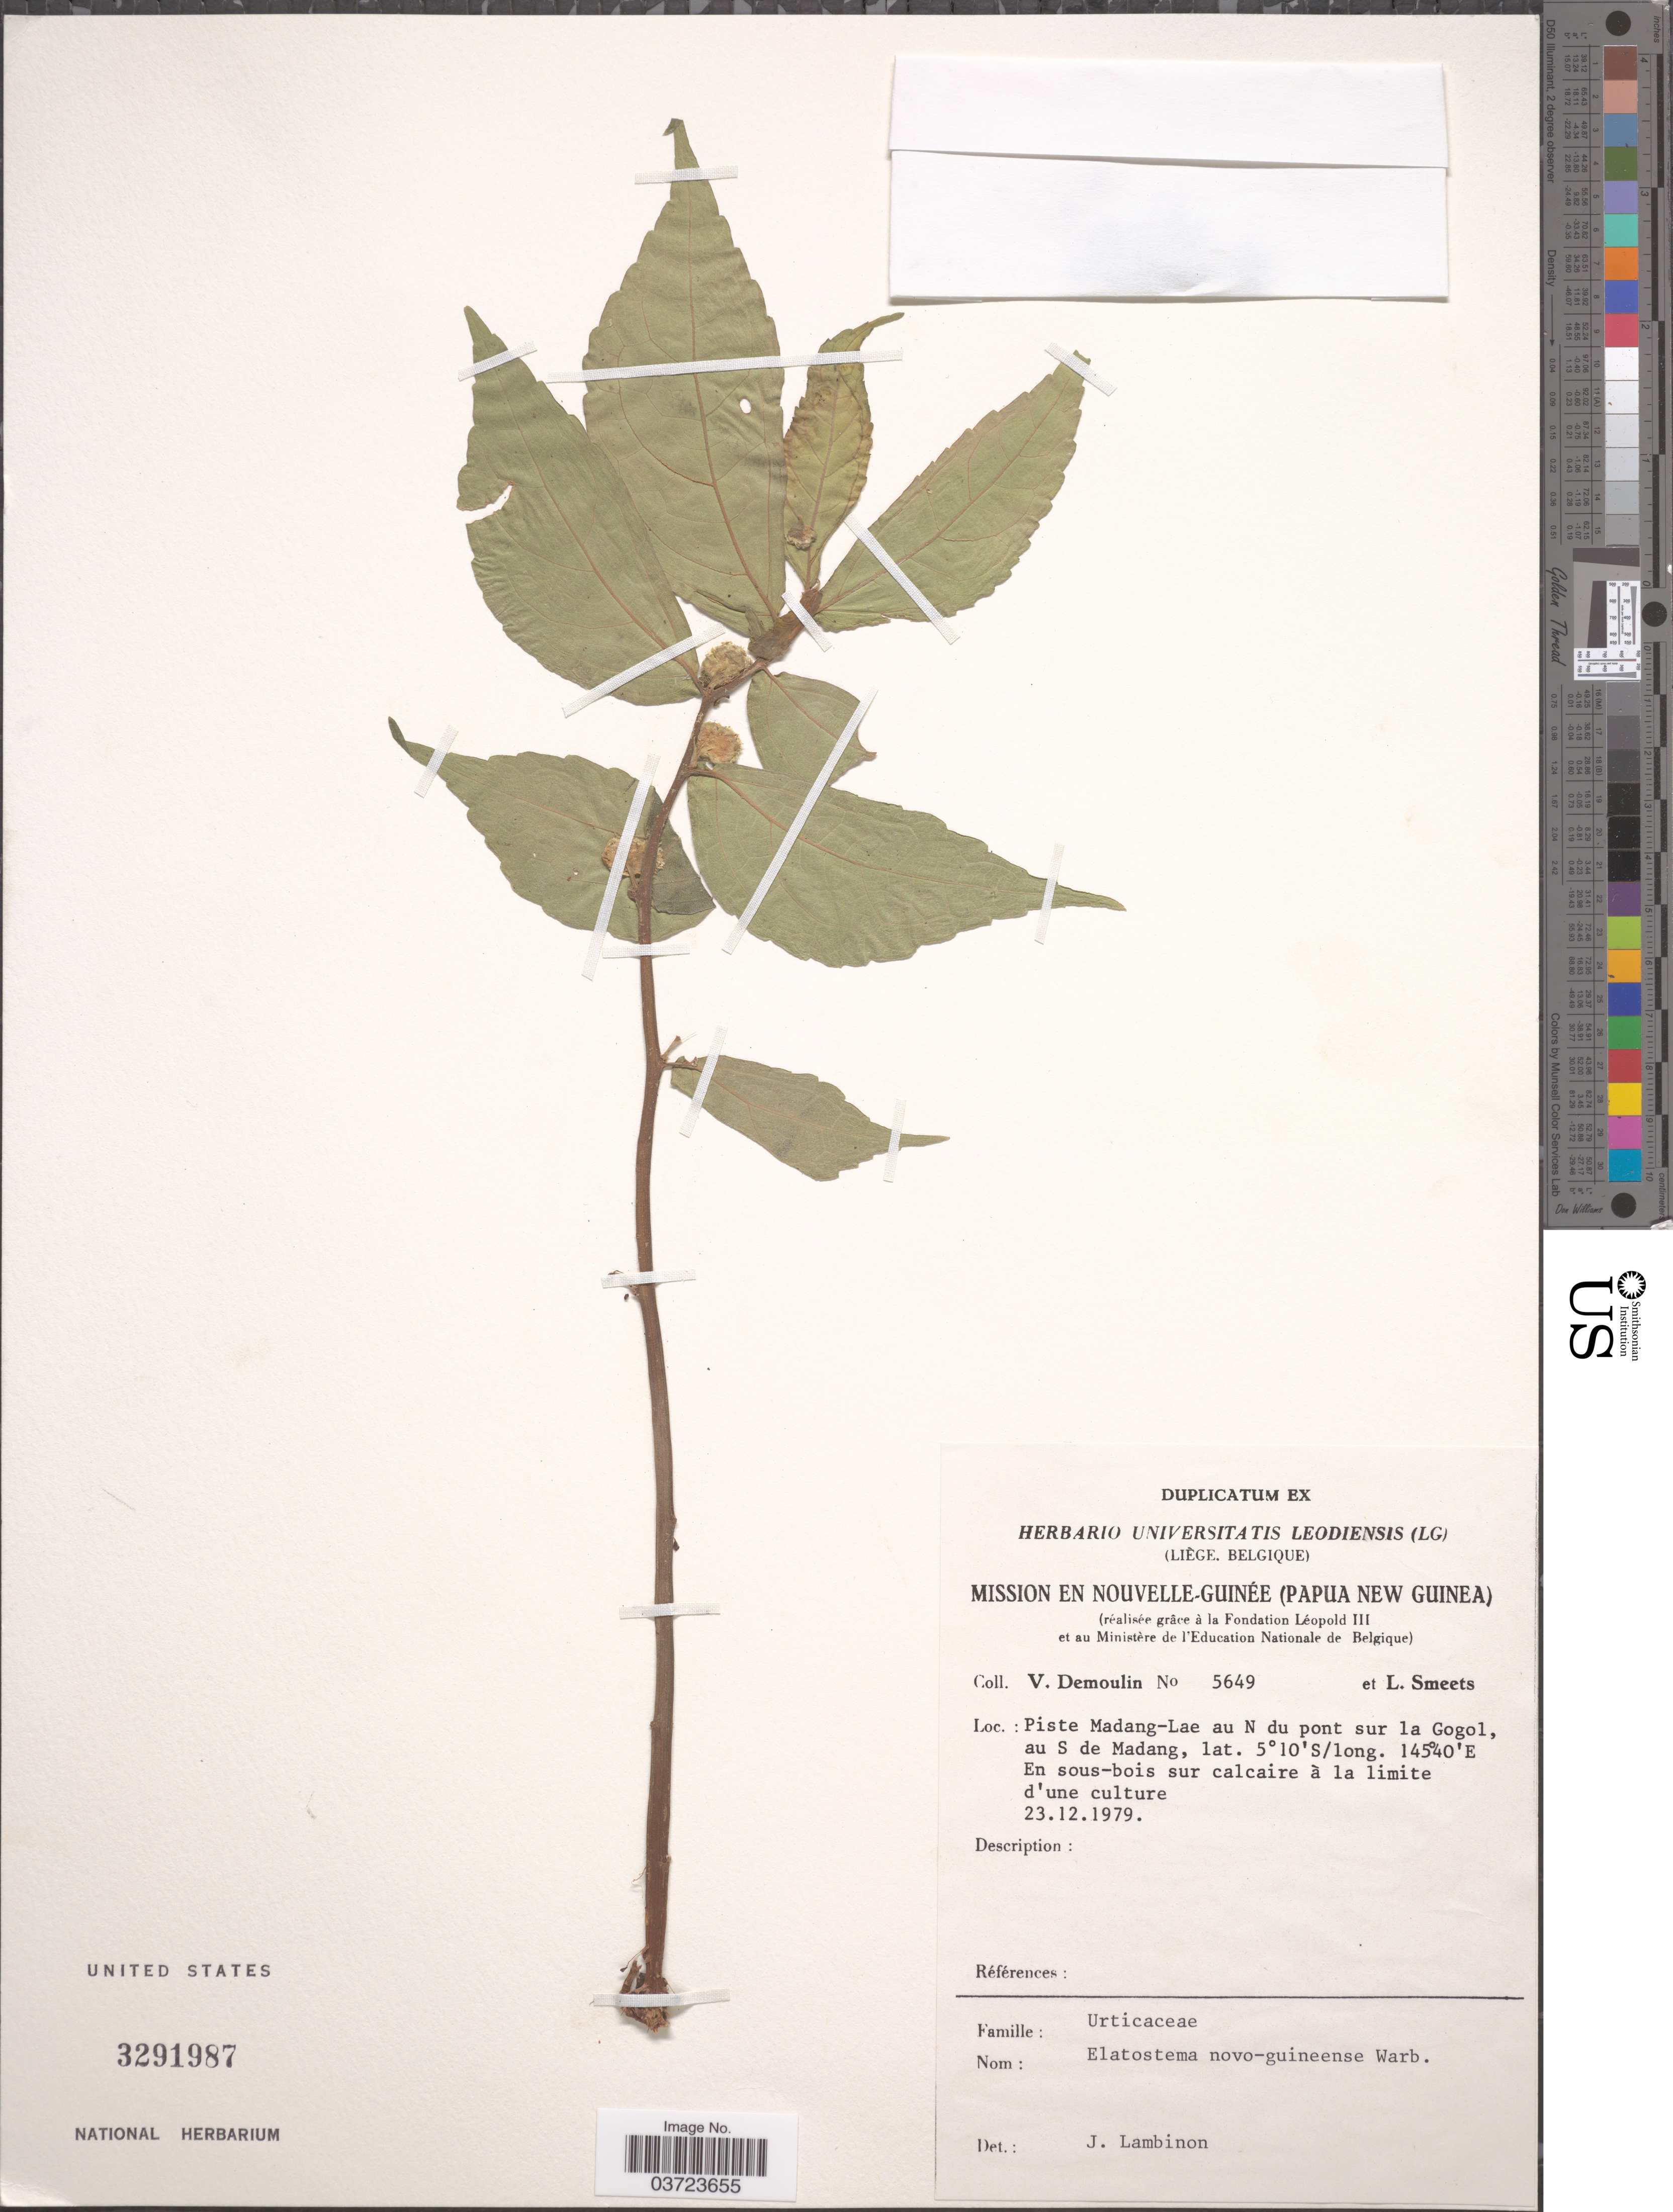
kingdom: Plantae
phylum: Tracheophyta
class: Magnoliopsida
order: Rosales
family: Urticaceae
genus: Elatostema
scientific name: Elatostema novoguineense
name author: Warb.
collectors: V. Demoulin & L. Smeets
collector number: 5649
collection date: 1979-12-23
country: Papua New Guinea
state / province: Madang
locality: Nouvelle-Guinée. Piste Madang-Lae au N du pont sur la Gogol, au S de Madang.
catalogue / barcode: US 3291987